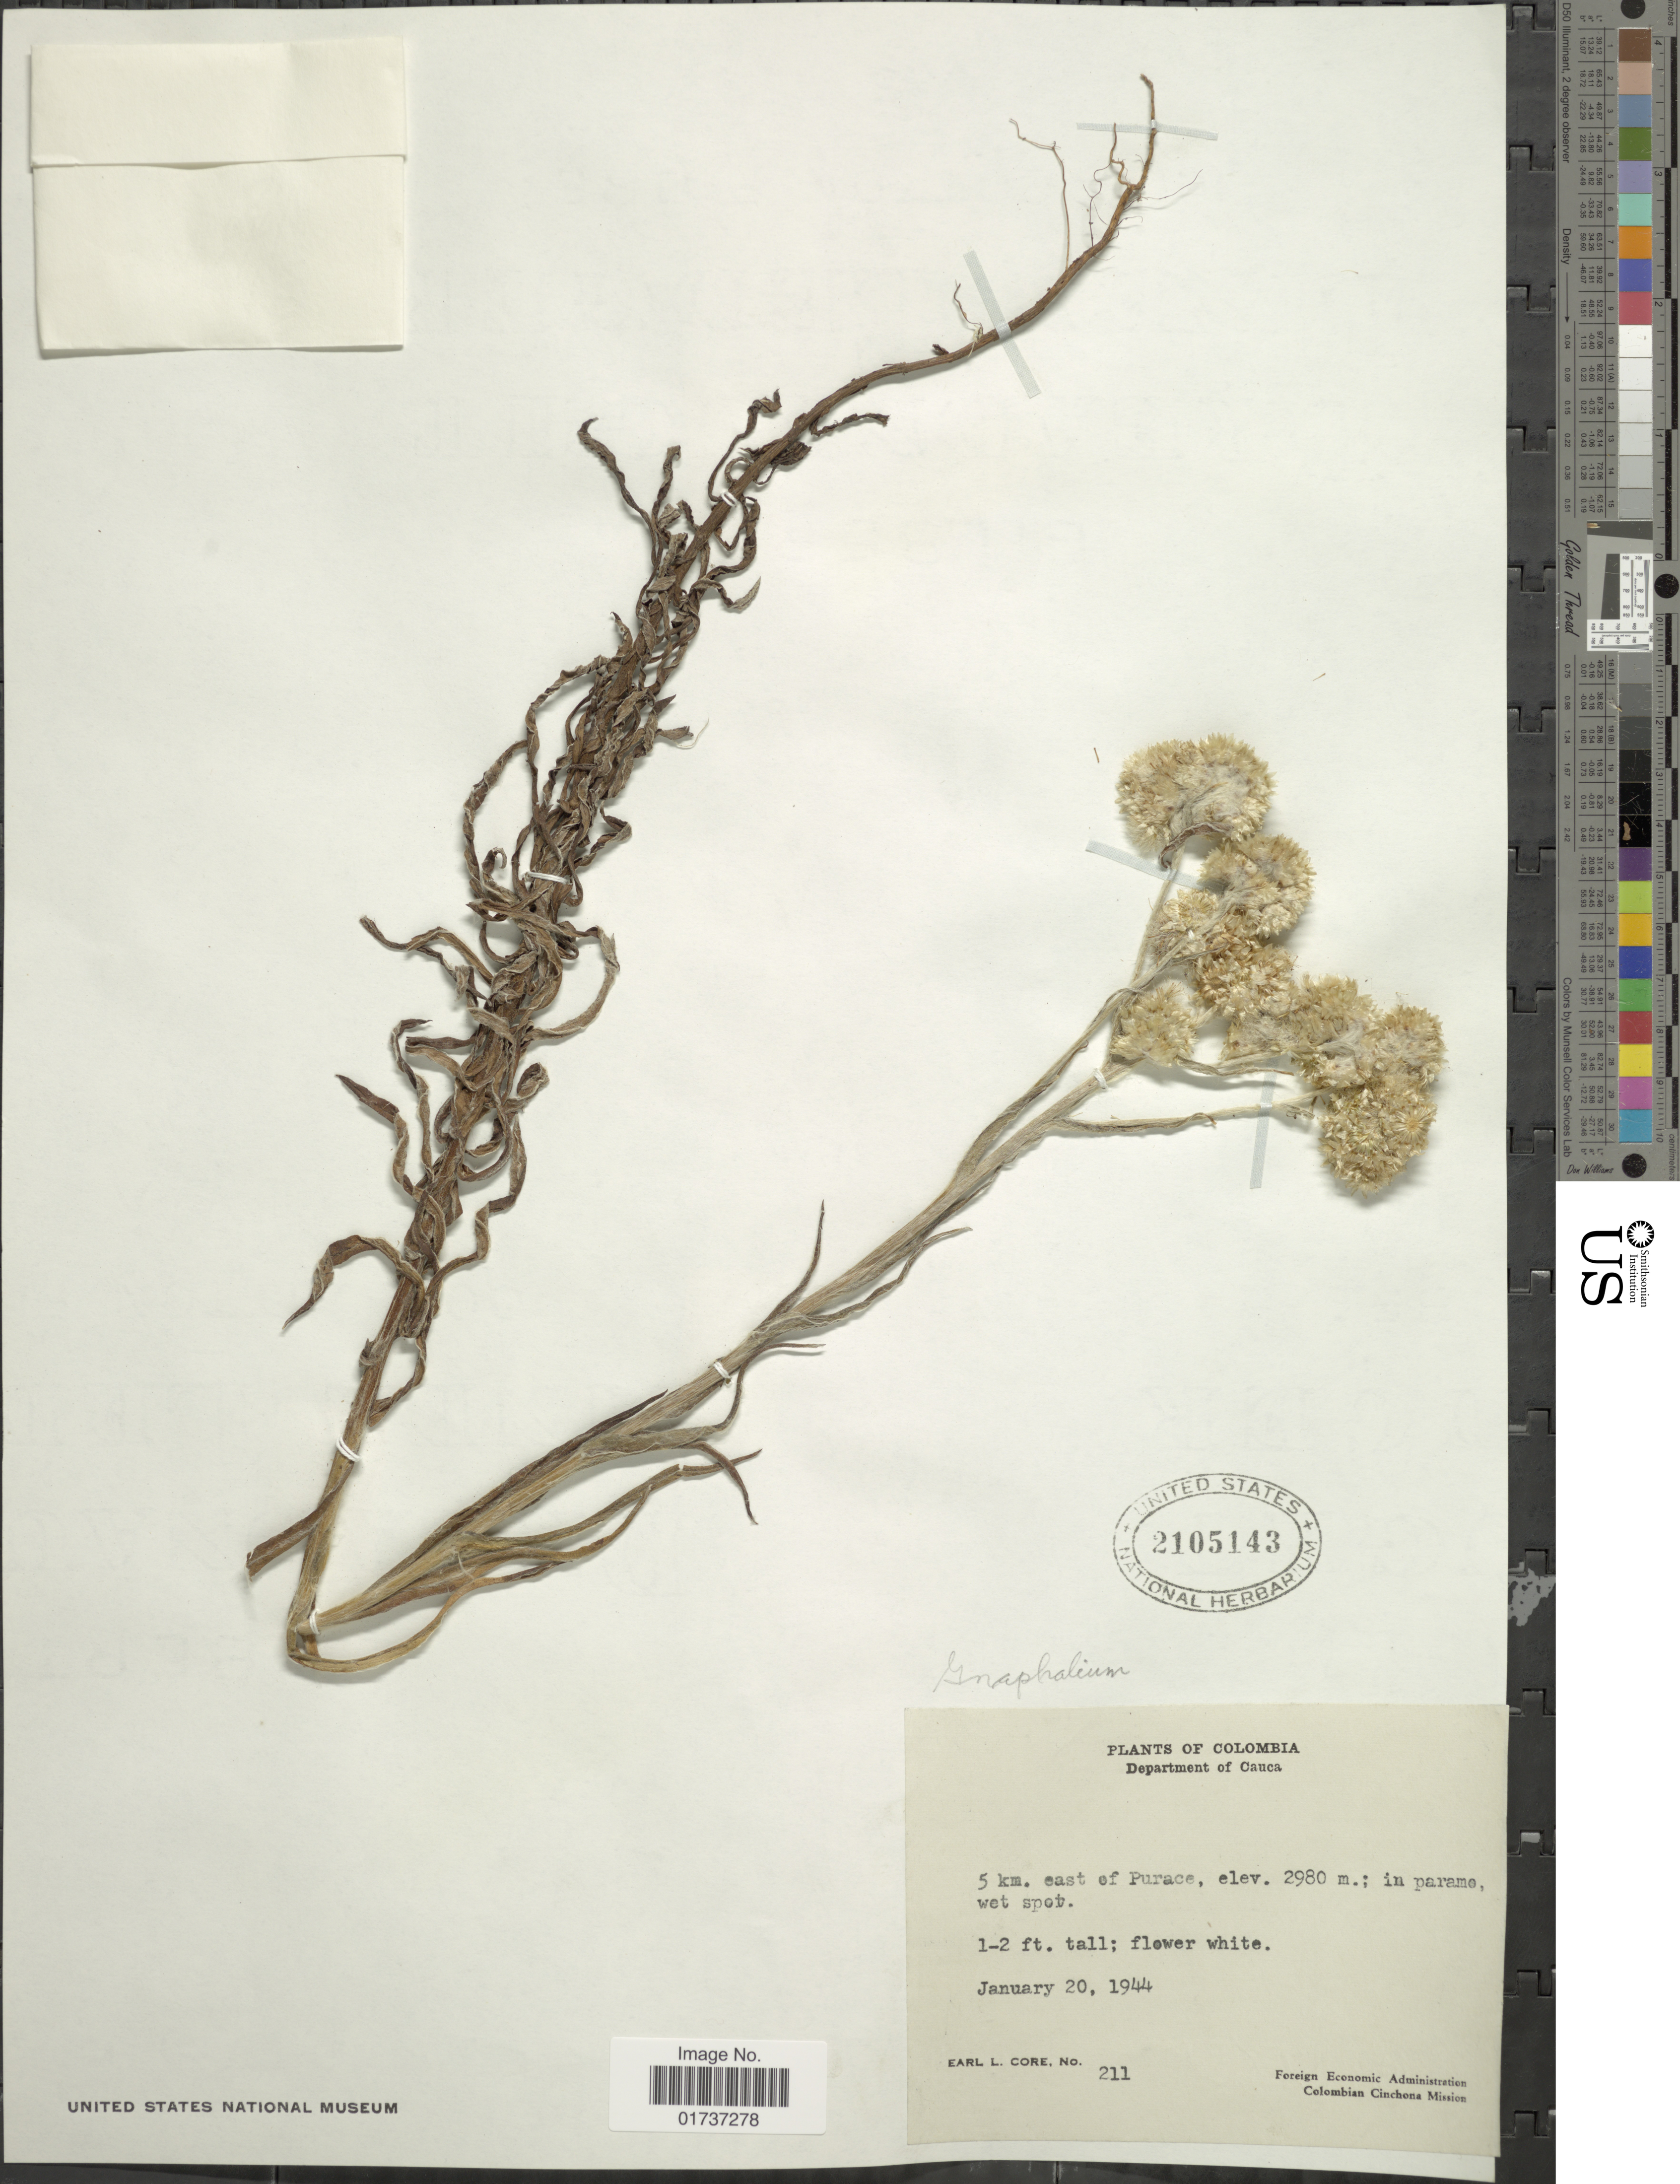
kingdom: Plantae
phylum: Tracheophyta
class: Magnoliopsida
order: Asterales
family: Asteraceae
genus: Gnaphalium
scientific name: Gnaphalium sp.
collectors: E. L. Core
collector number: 211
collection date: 1944-01-20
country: Colombia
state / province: Cauca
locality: Department of Cauca, 5 km. east of Purace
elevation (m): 2980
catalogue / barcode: US 2105143